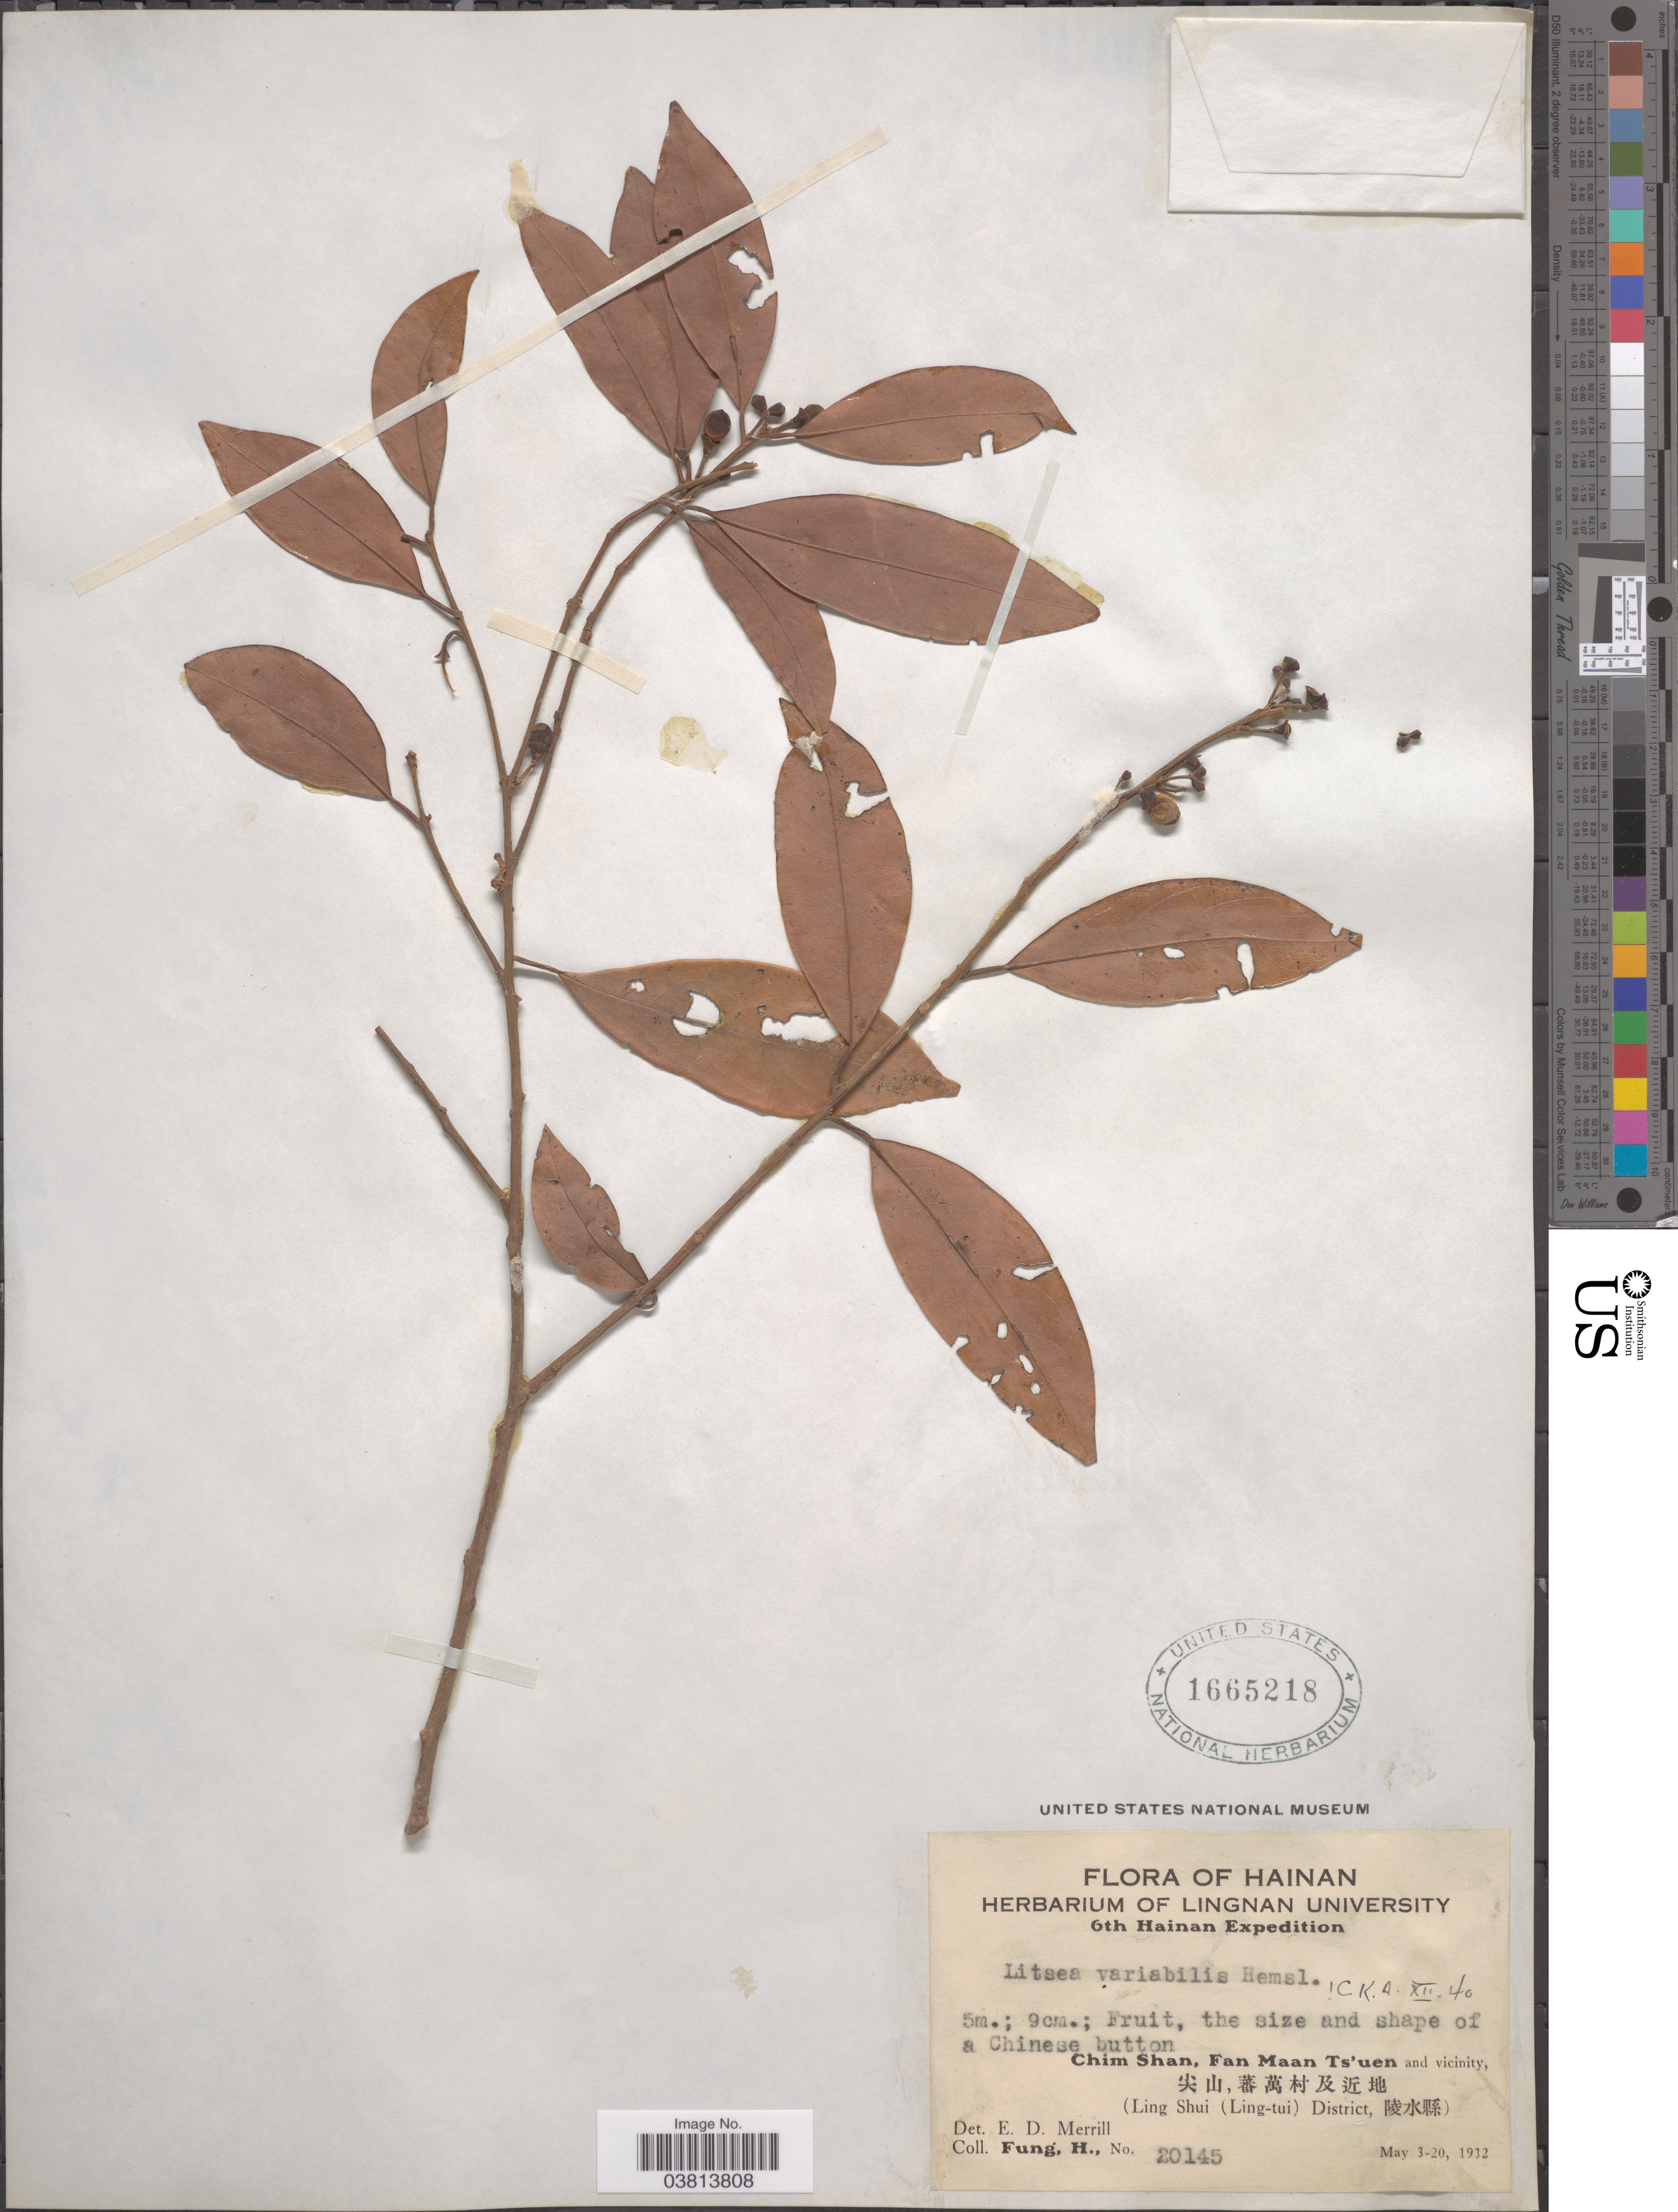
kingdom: Plantae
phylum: Tracheophyta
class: Magnoliopsida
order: Laurales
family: Lauraceae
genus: Litsea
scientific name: Litsea variabilis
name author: Hemsl.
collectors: H. Fung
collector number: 20145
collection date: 1932-05-03/1932-05-20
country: China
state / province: Hainan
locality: Chim Shan, Fan Maan Ts'uen and vicinity, X, X, (Ling Shui (Ling-tui) District, X).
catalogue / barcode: US 1665218